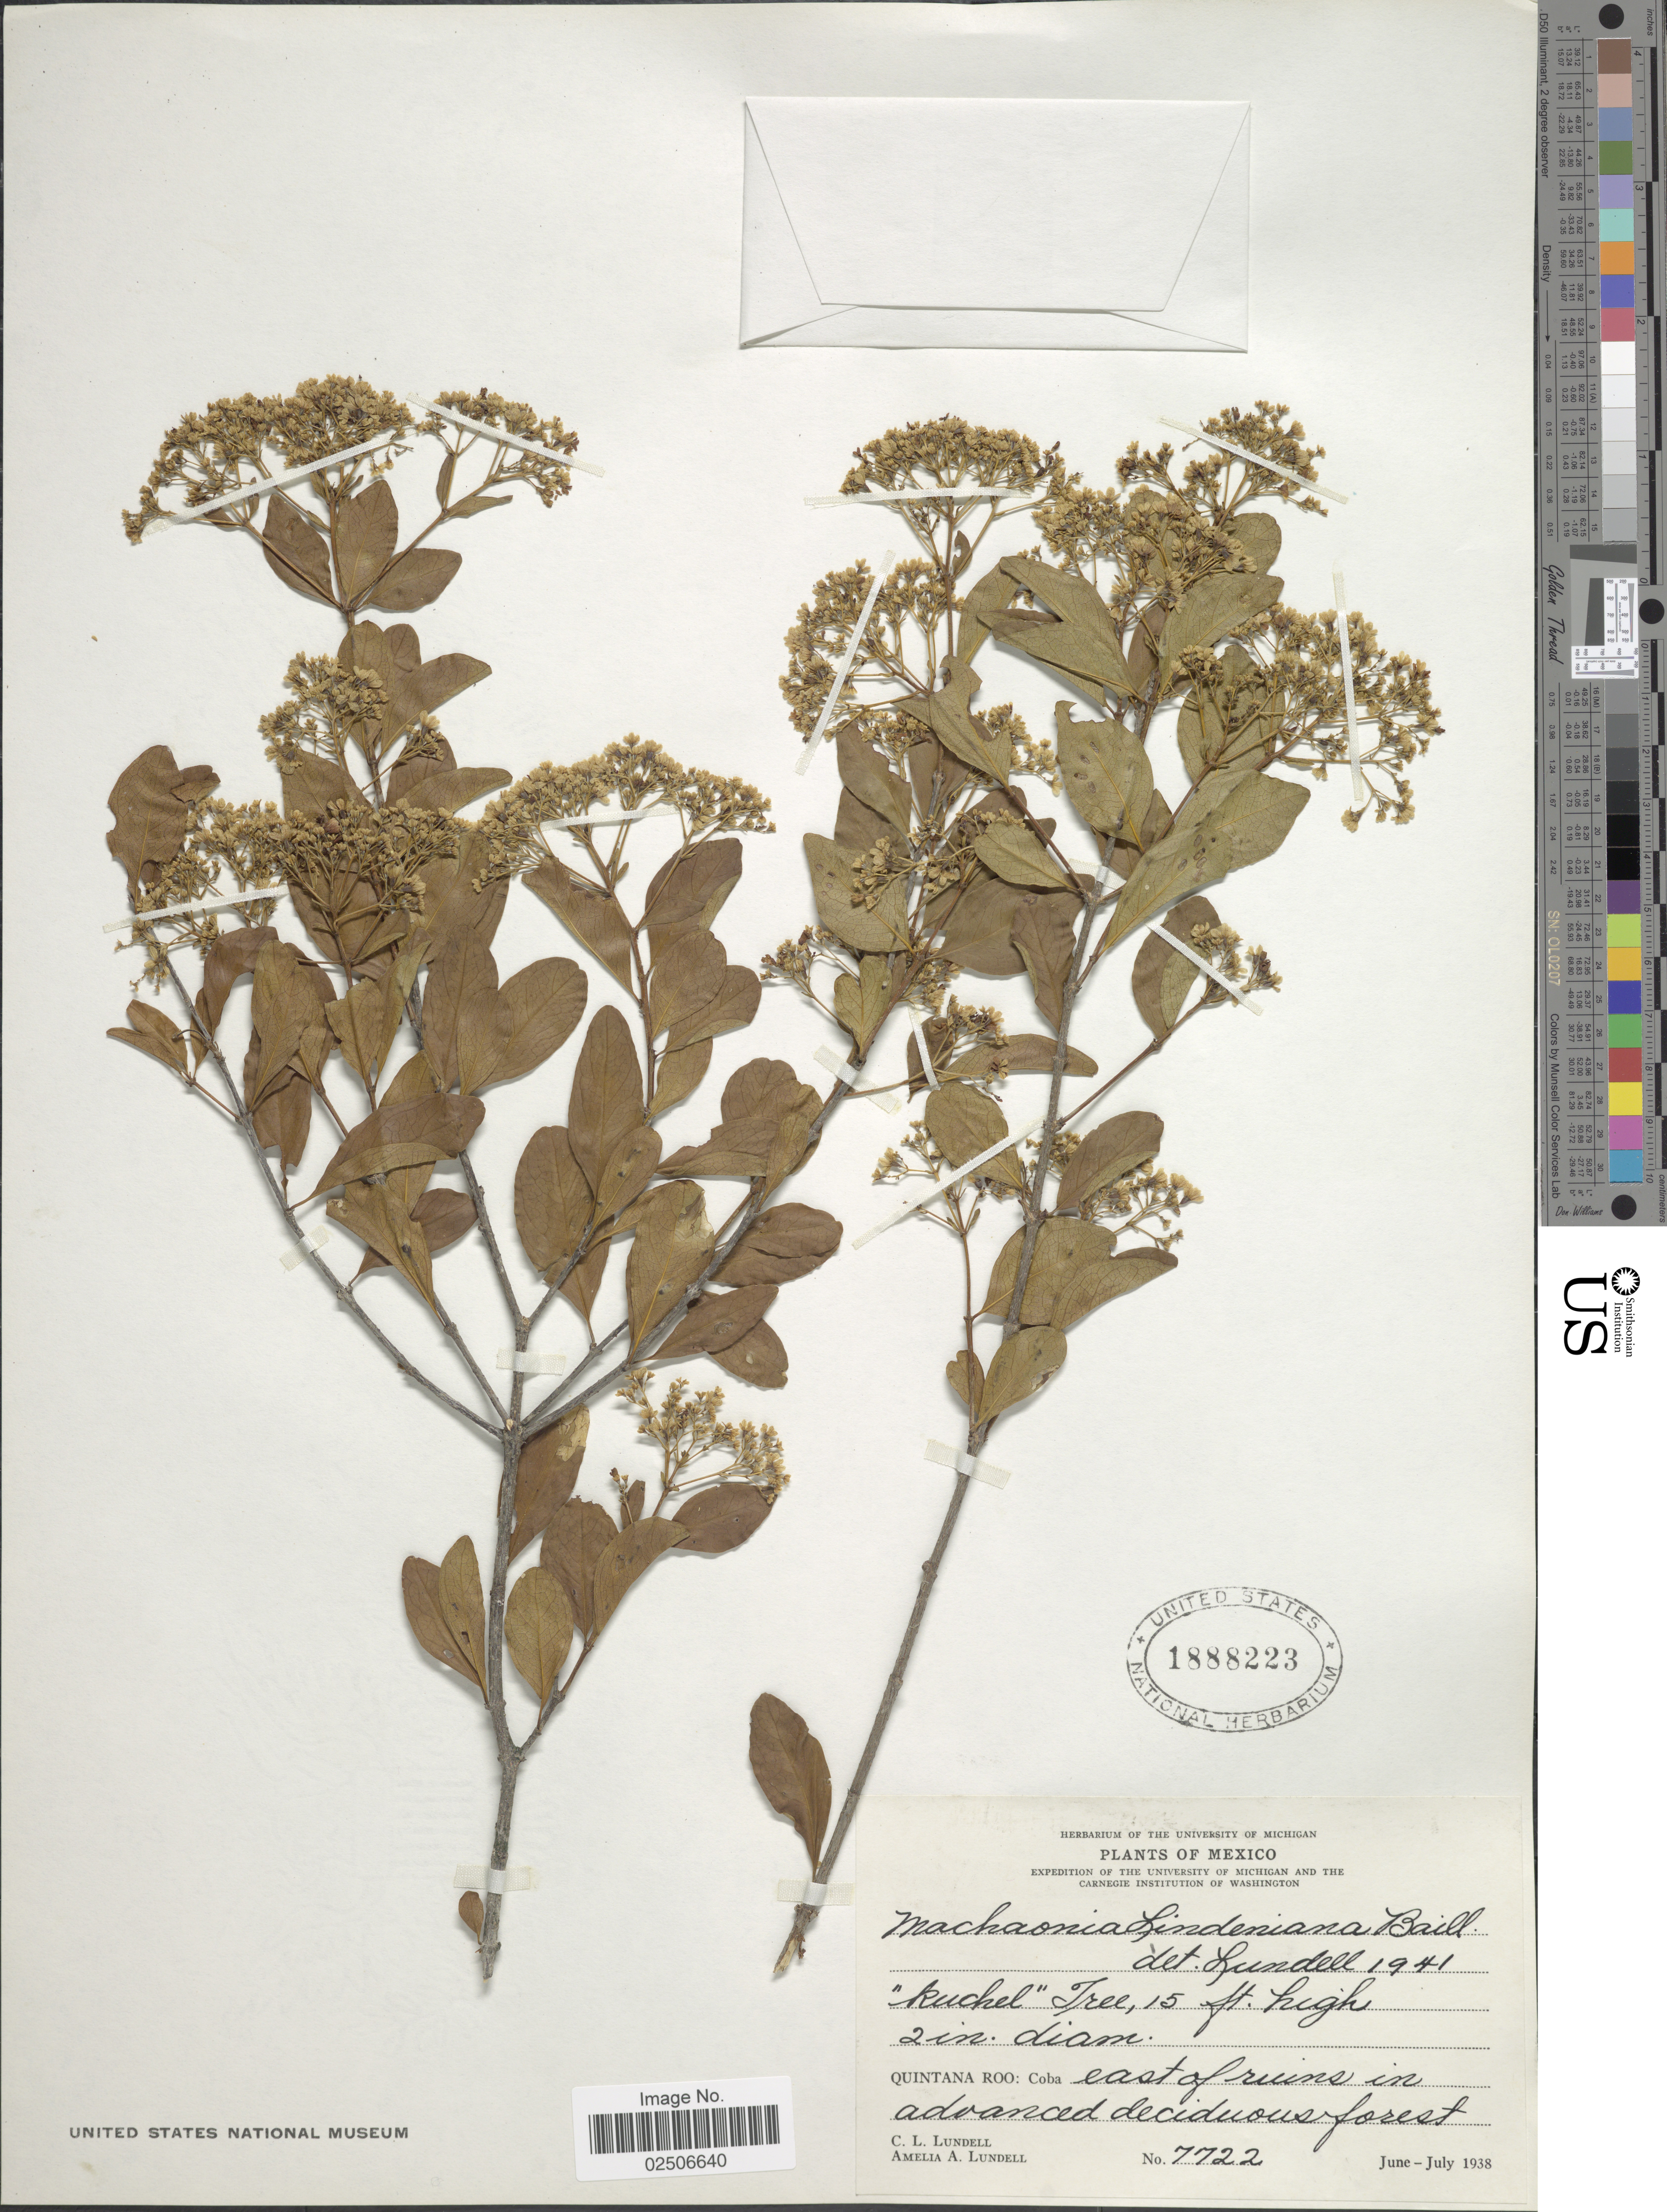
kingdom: Plantae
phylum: Tracheophyta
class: Magnoliopsida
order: Gentianales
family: Rubiaceae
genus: Machaonia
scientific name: Machaonia lindeniana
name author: Baill.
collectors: C. L. Lundell & A. A. Lundell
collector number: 7722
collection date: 1938-06/1938-07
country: Mexico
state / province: Quintana Roo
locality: Coba east of ruins in advanced deciduous forest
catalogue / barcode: US 1888223